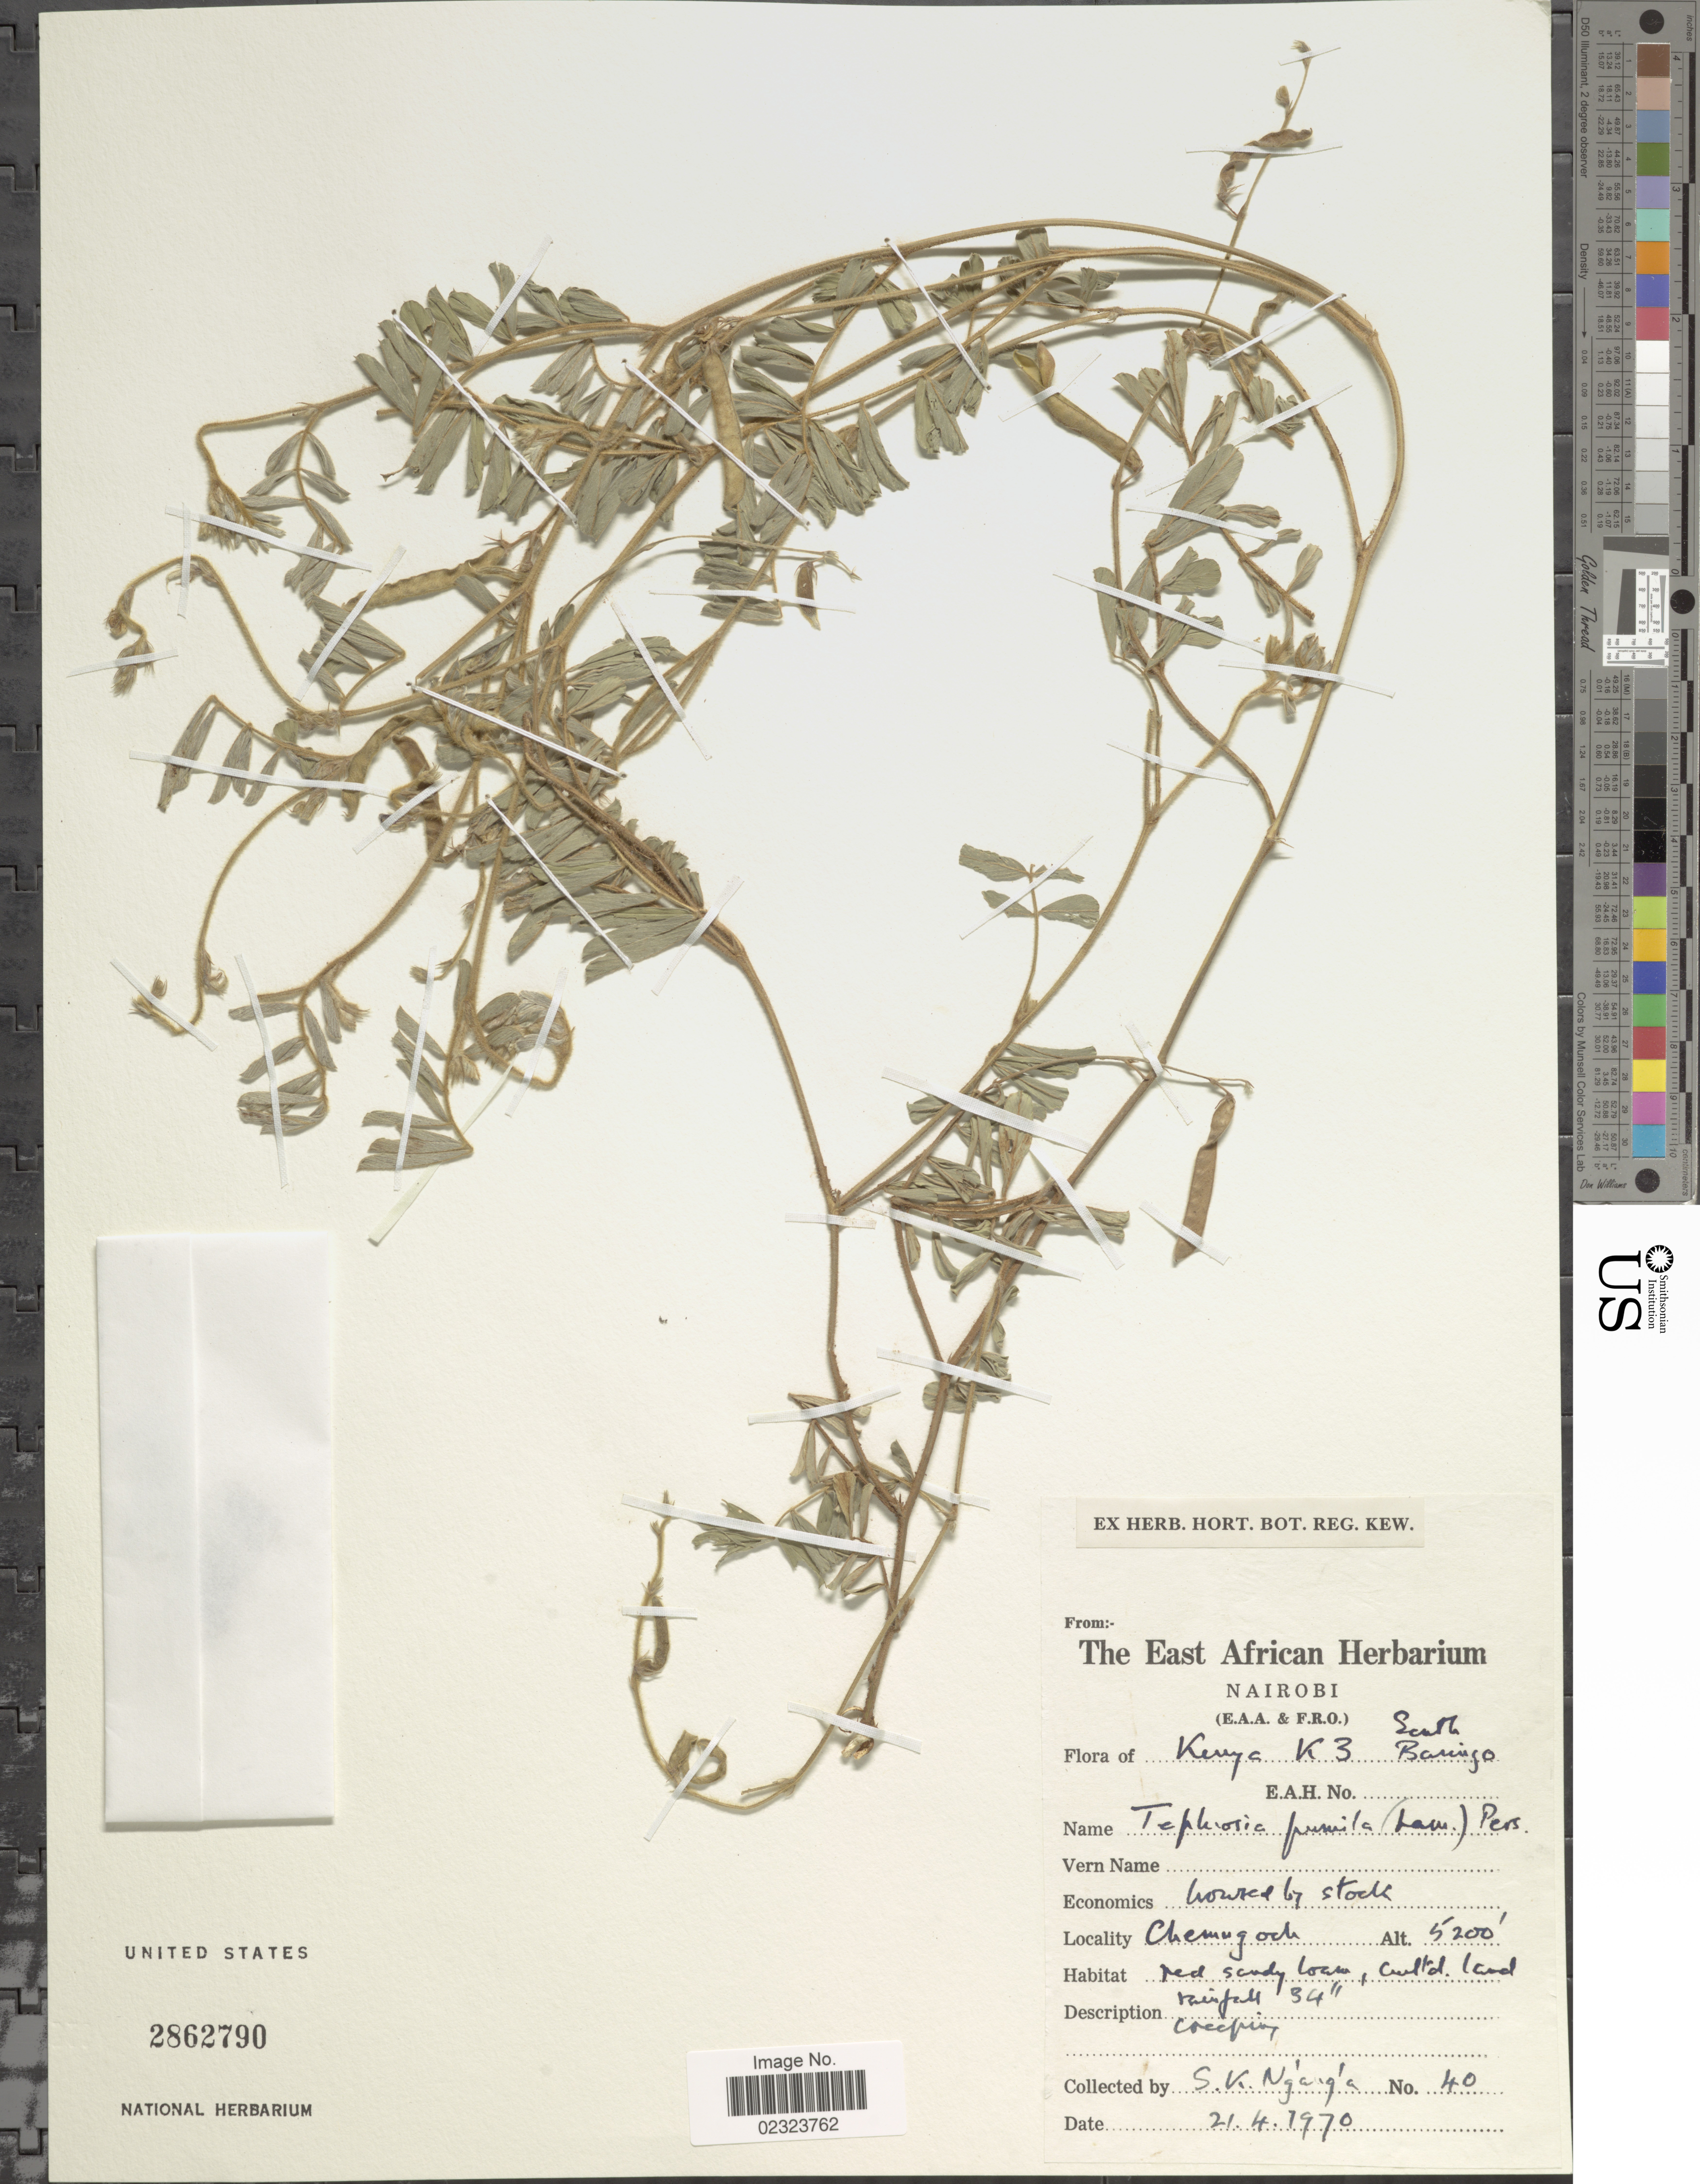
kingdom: Plantae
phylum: Tracheophyta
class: Magnoliopsida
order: Fabales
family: Fabaceae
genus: Tephrosia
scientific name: Tephrosia pumila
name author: (Lam.) Pers.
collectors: S. Nganga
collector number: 40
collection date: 1970-04-21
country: Kenya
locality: K3, South Baringo, Chemugoch, cultd. Land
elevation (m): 1585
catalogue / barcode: US 2862790